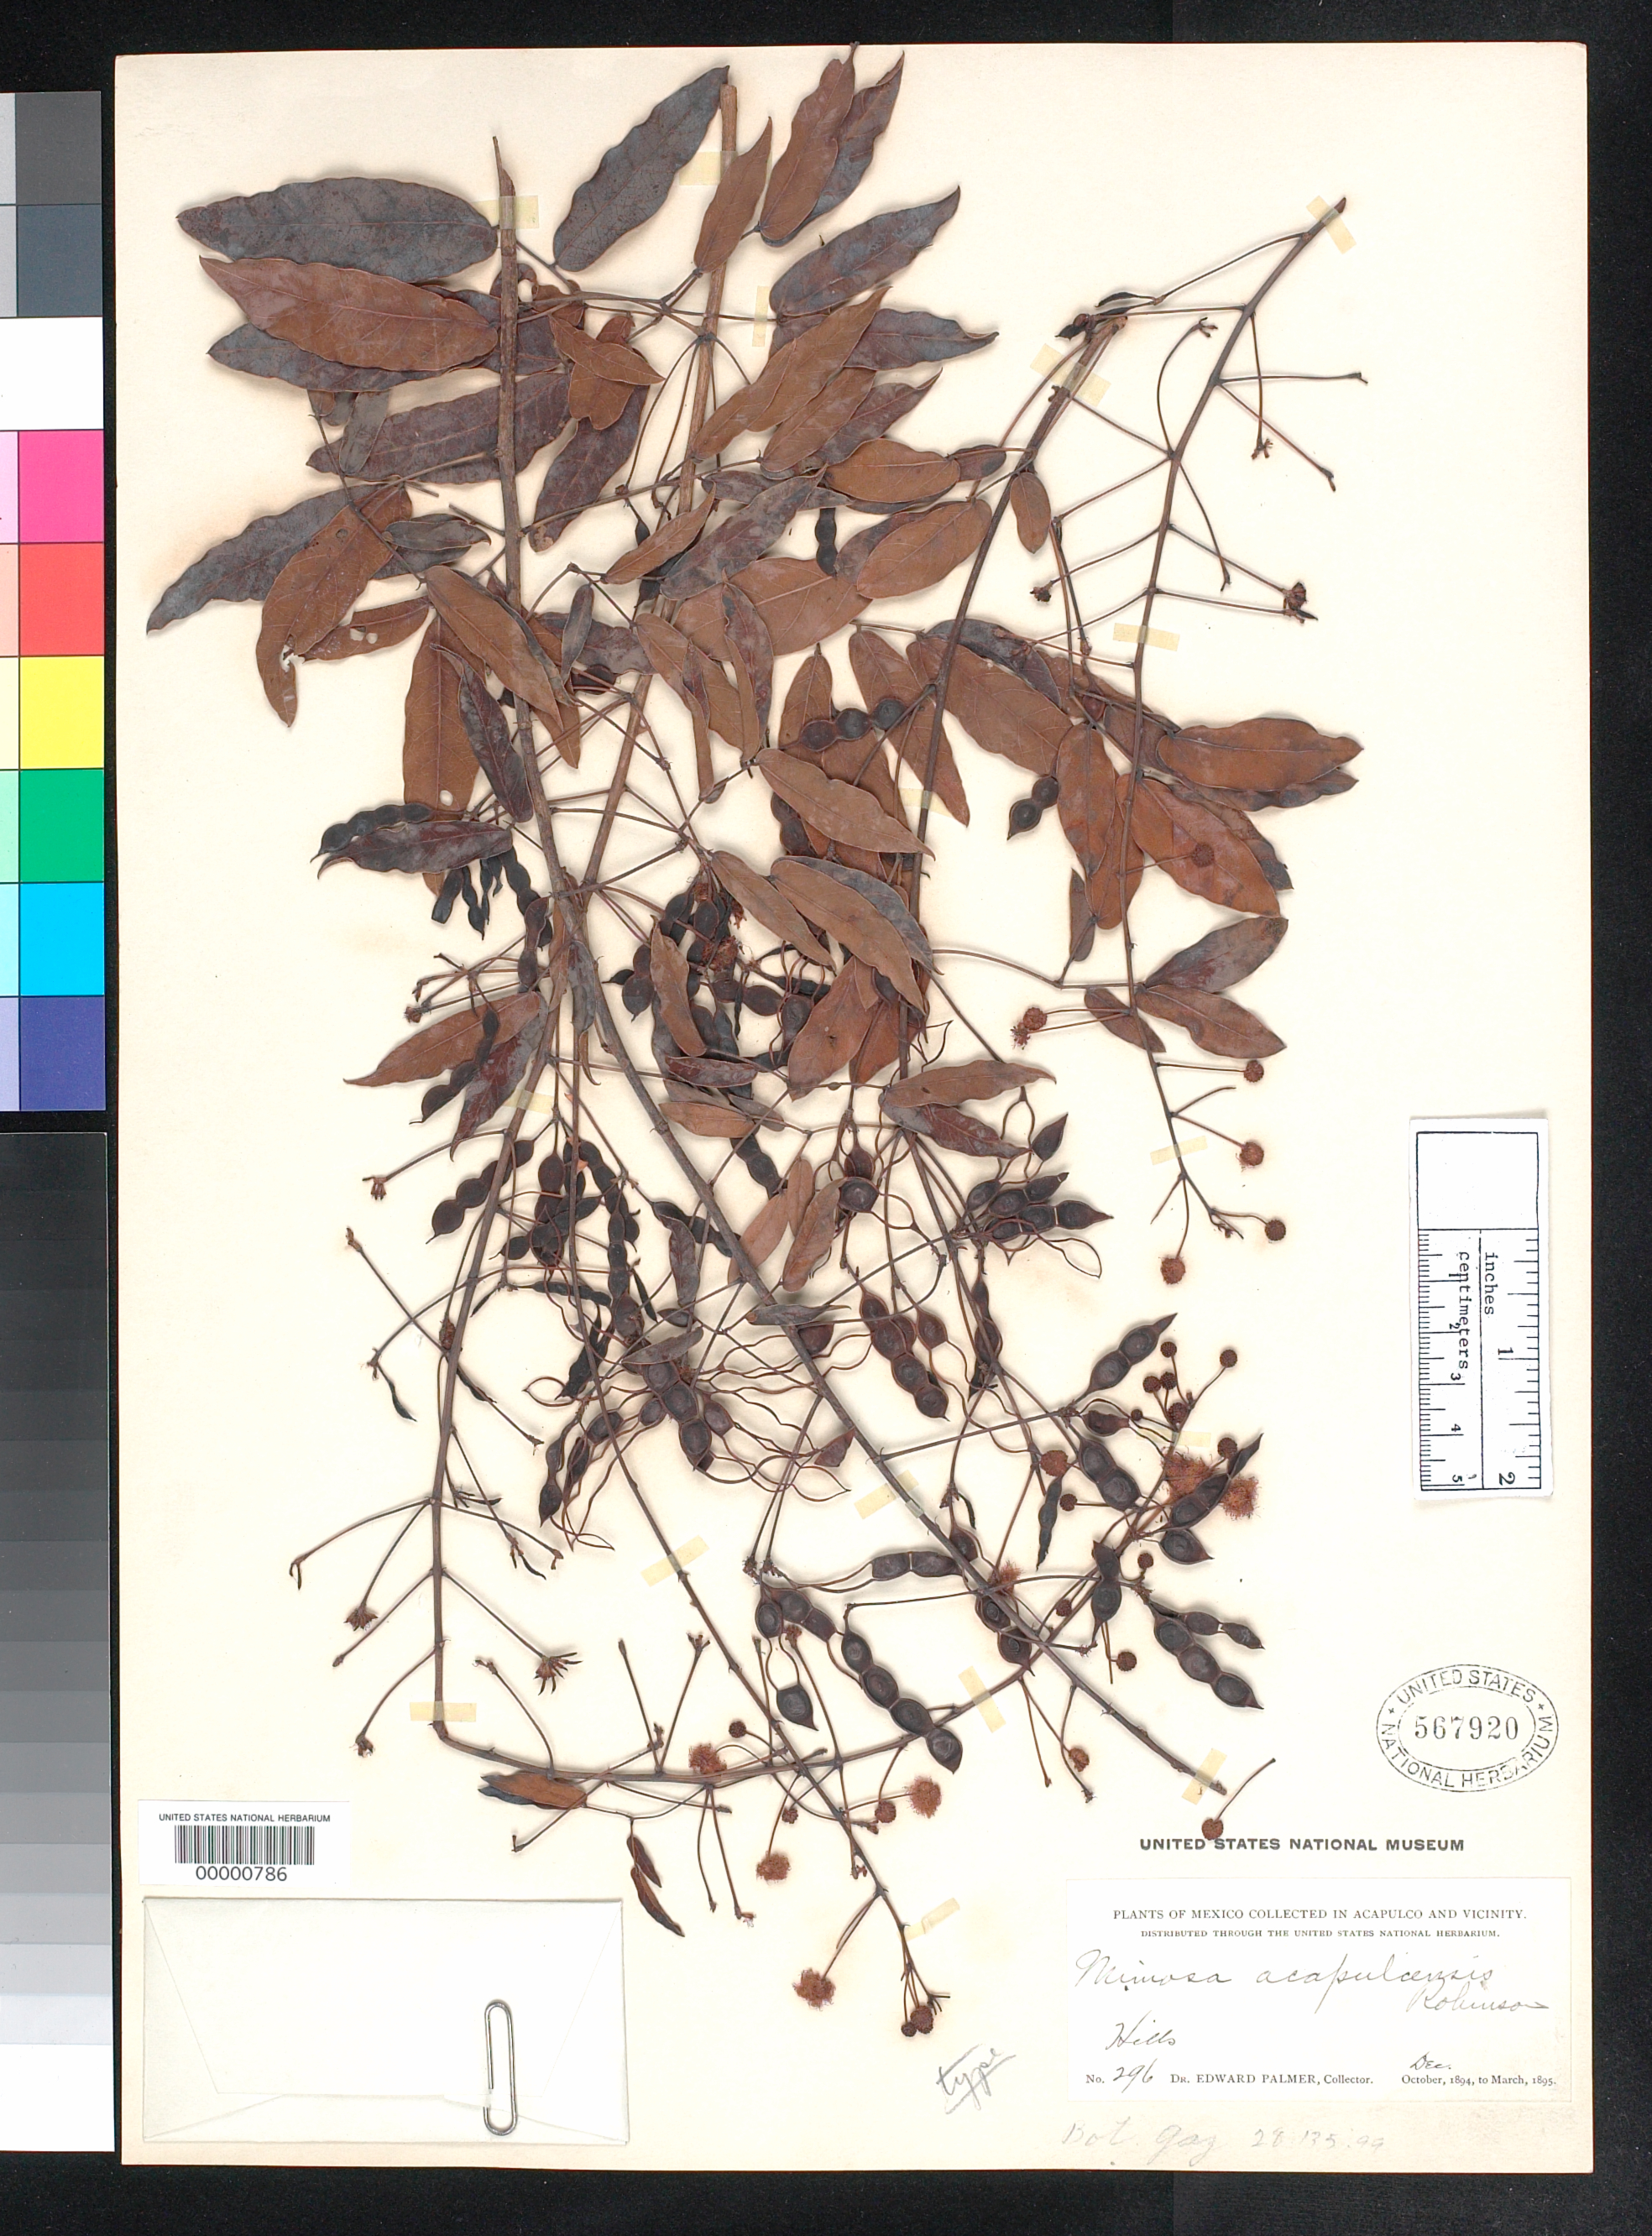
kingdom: Plantae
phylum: Tracheophyta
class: Magnoliopsida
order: Fabales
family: Fabaceae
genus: Mimosa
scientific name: Mimosa acapulcensis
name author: B.L. Rob.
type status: Isotype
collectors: E. Palmer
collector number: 296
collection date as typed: Oct 1894 to -- Mar 1895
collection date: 1894-10/1895-03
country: Mexico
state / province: Guerrero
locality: Near Acapulco.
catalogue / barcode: US 567920